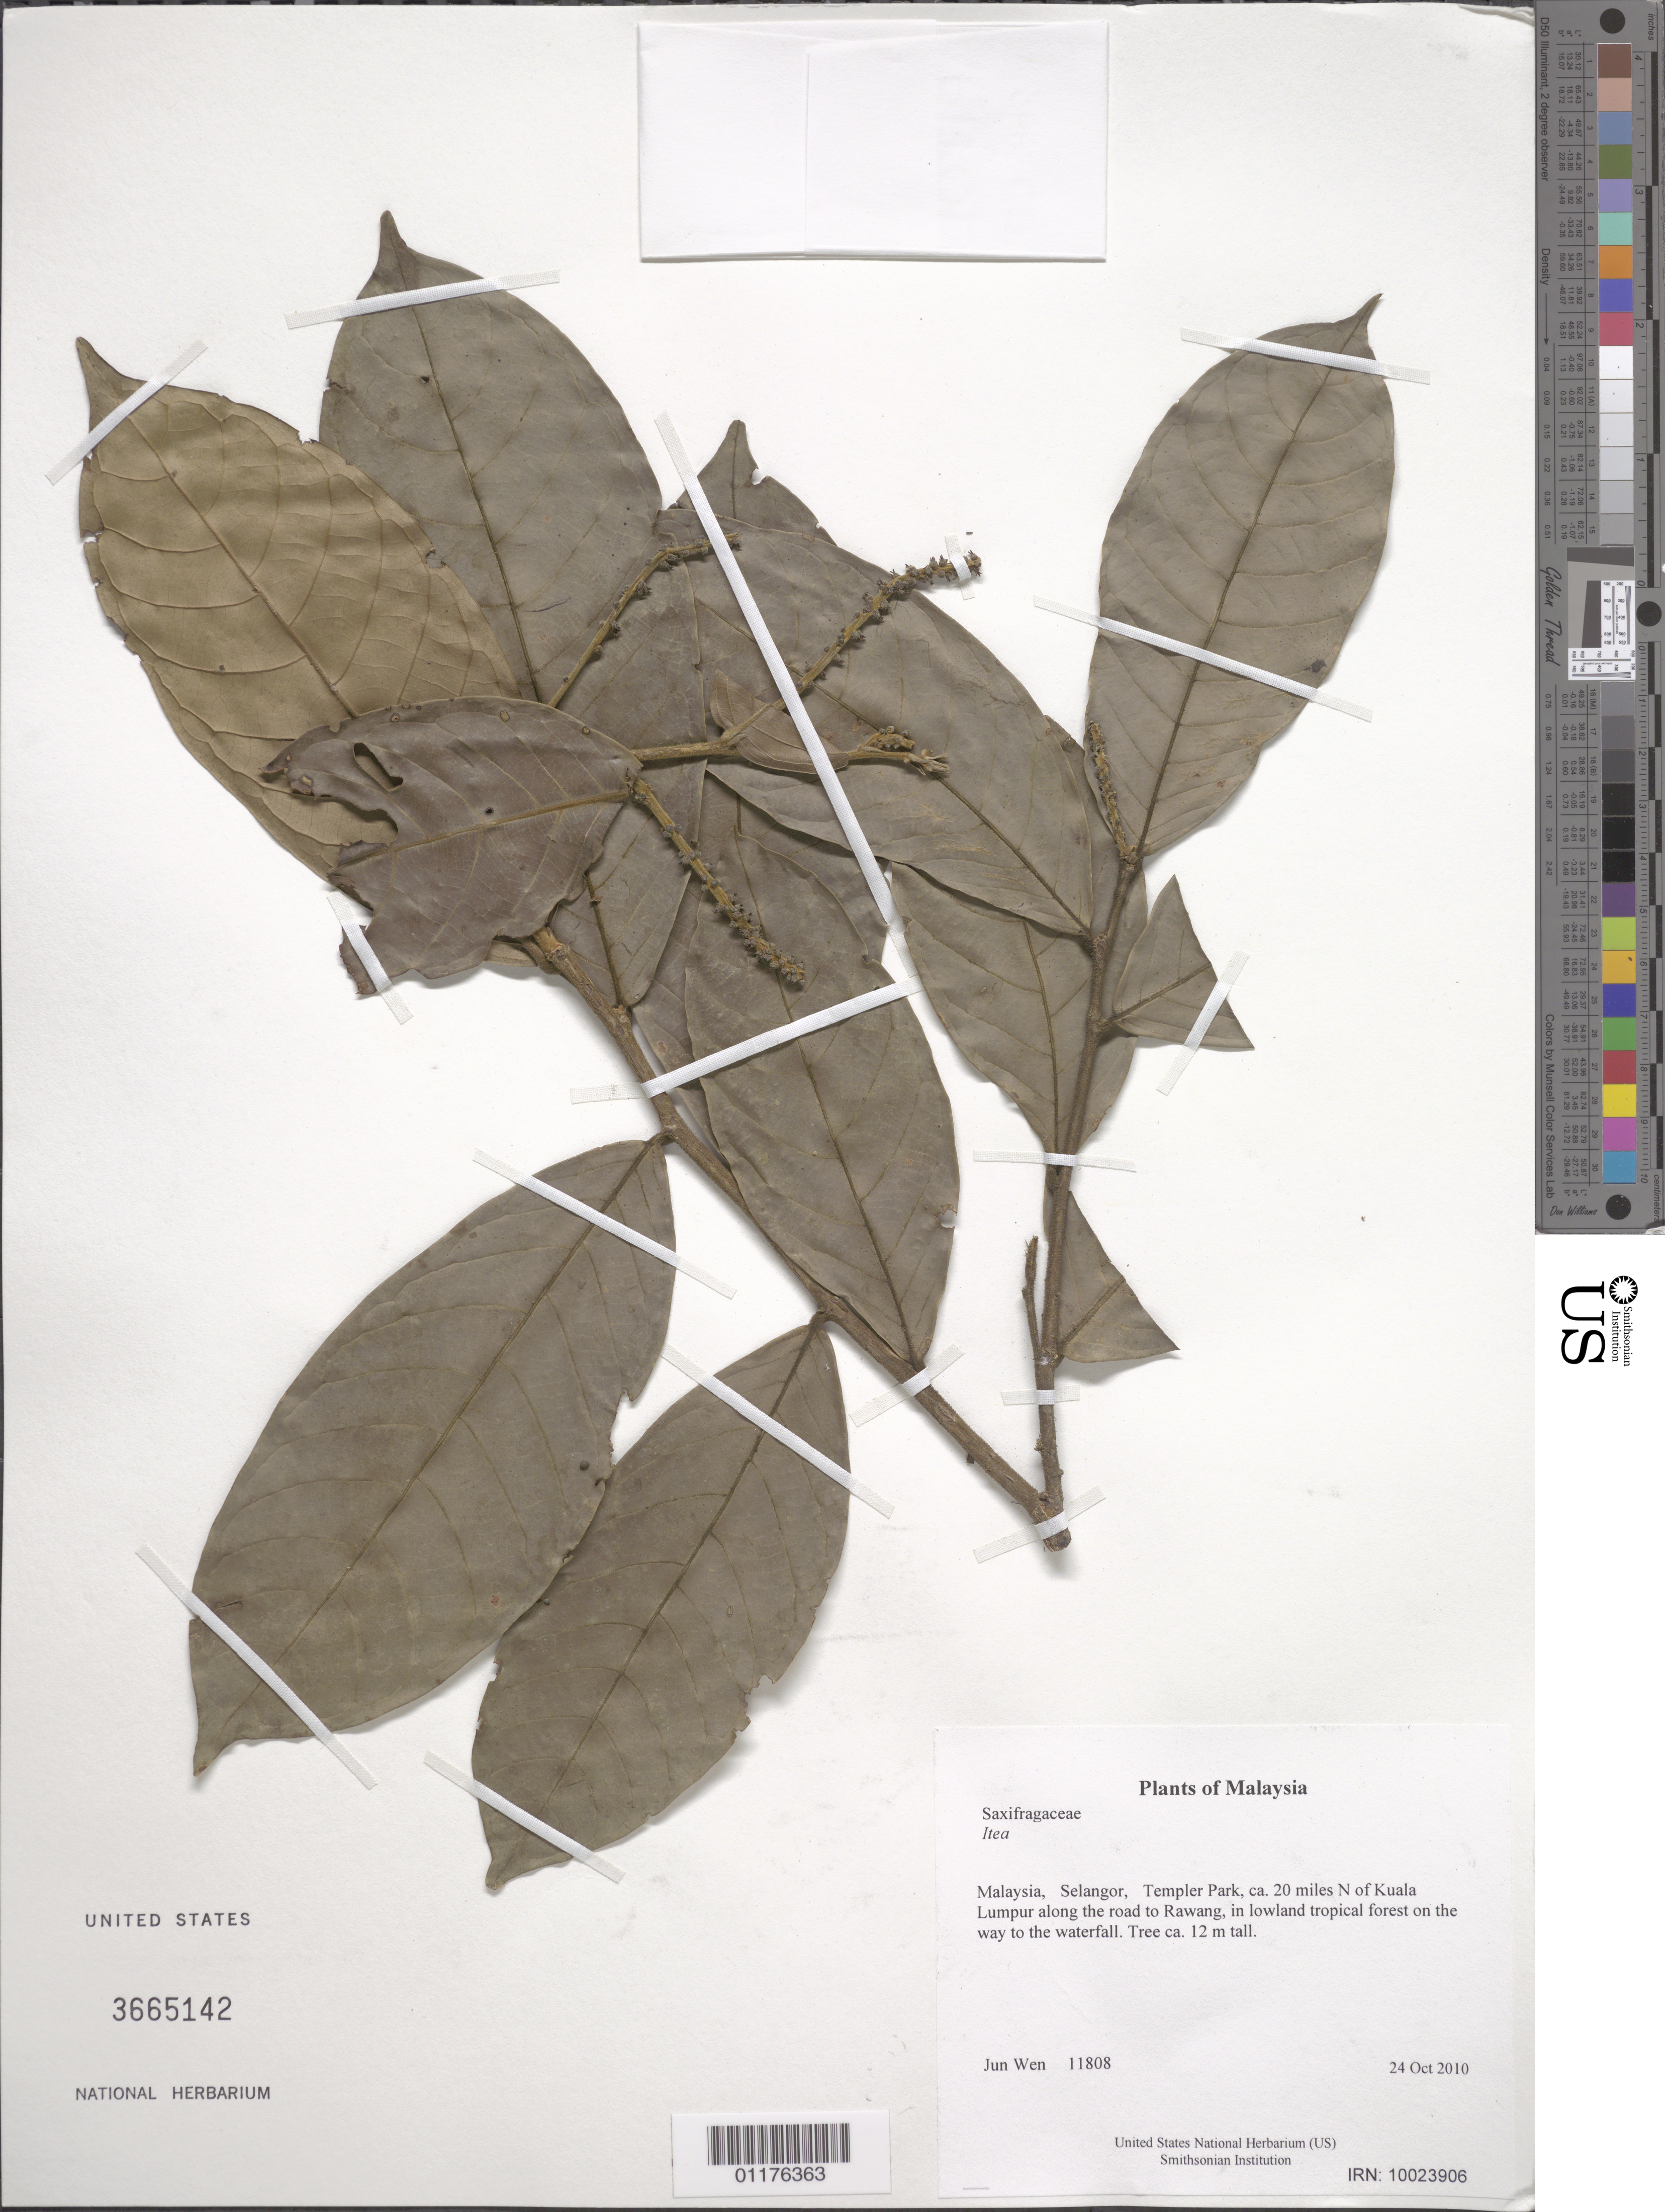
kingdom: Plantae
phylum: Tracheophyta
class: Magnoliopsida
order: Saxifragales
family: Iteaceae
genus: Itea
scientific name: Itea sp.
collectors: J. Wen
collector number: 11808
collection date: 2010-10-24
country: Malaysia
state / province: Selangor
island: Borneo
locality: Templer Park, ca. 20 miles N of Kuala Lumpur along the road to Rawang, in lowland tropical forest on the way to the waterfall.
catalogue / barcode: US 3665142